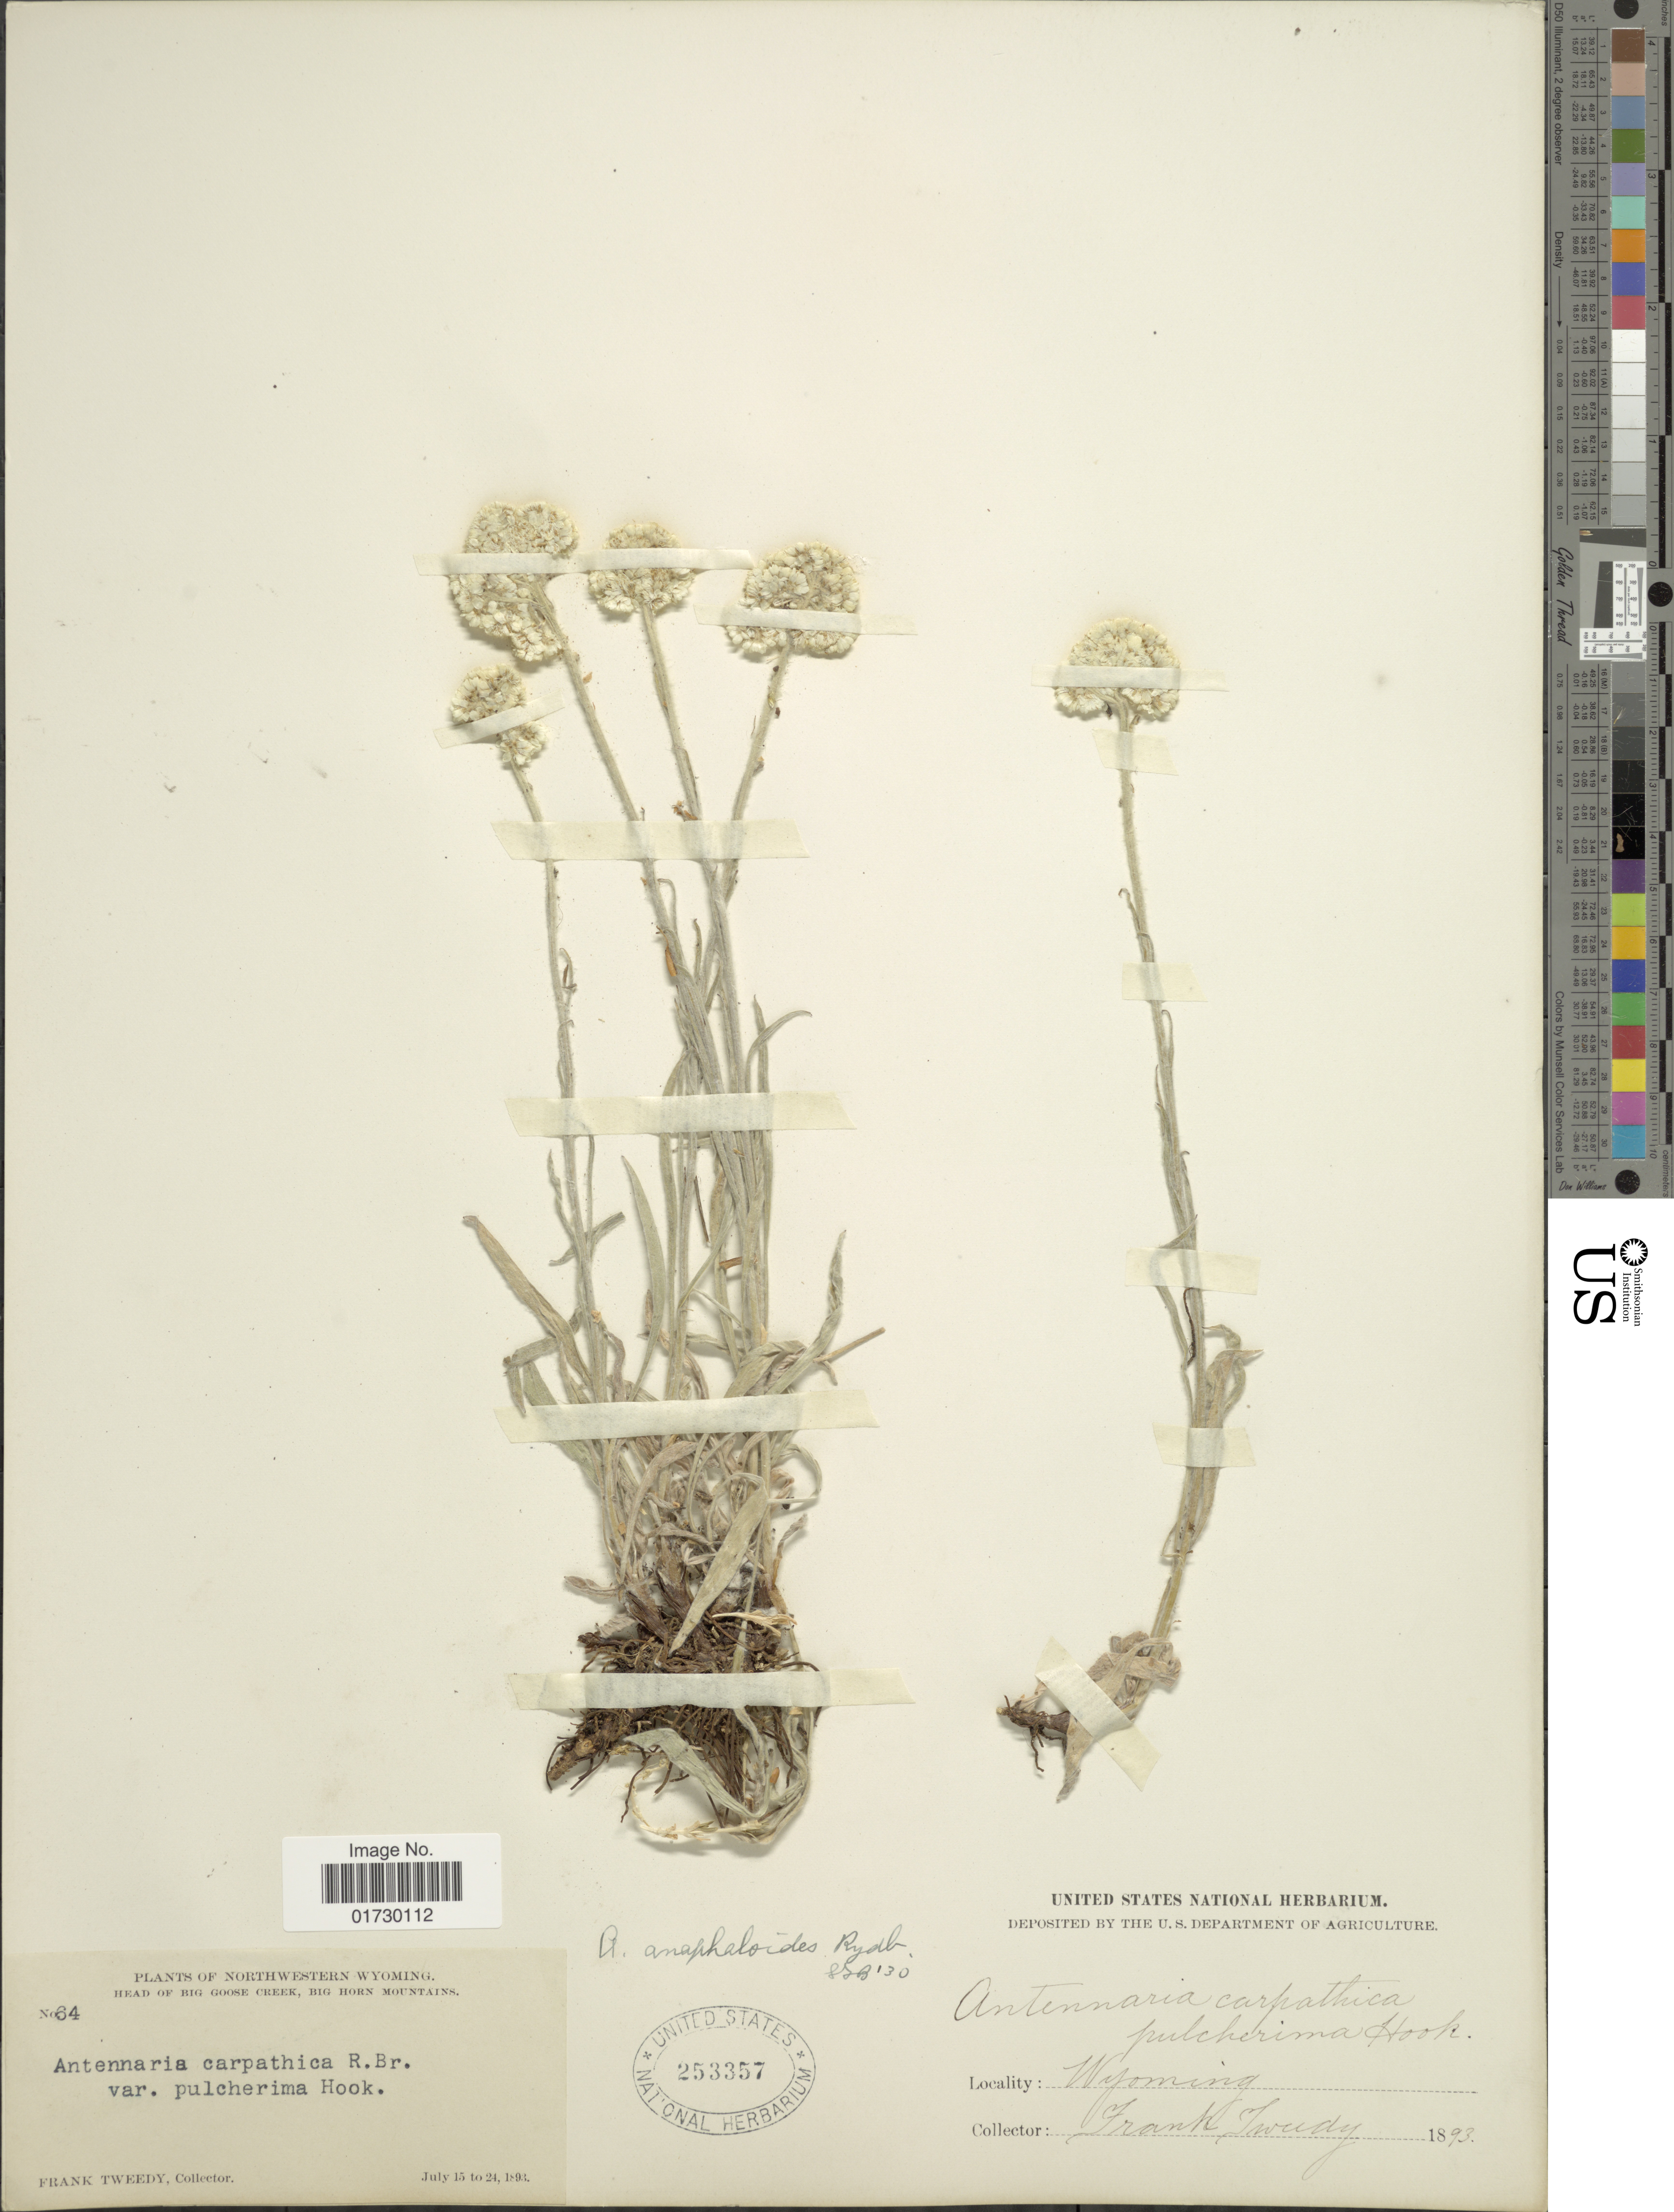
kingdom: Plantae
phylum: Tracheophyta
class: Magnoliopsida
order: Asterales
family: Asteraceae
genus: Antennaria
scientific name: Antennaria anaphaloides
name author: Rydb.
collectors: F. Tweedy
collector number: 64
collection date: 1893-07-15/1893-07-24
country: United States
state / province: Wyoming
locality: Head of Big Goose Creek, Big Horn Mountains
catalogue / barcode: US 253357